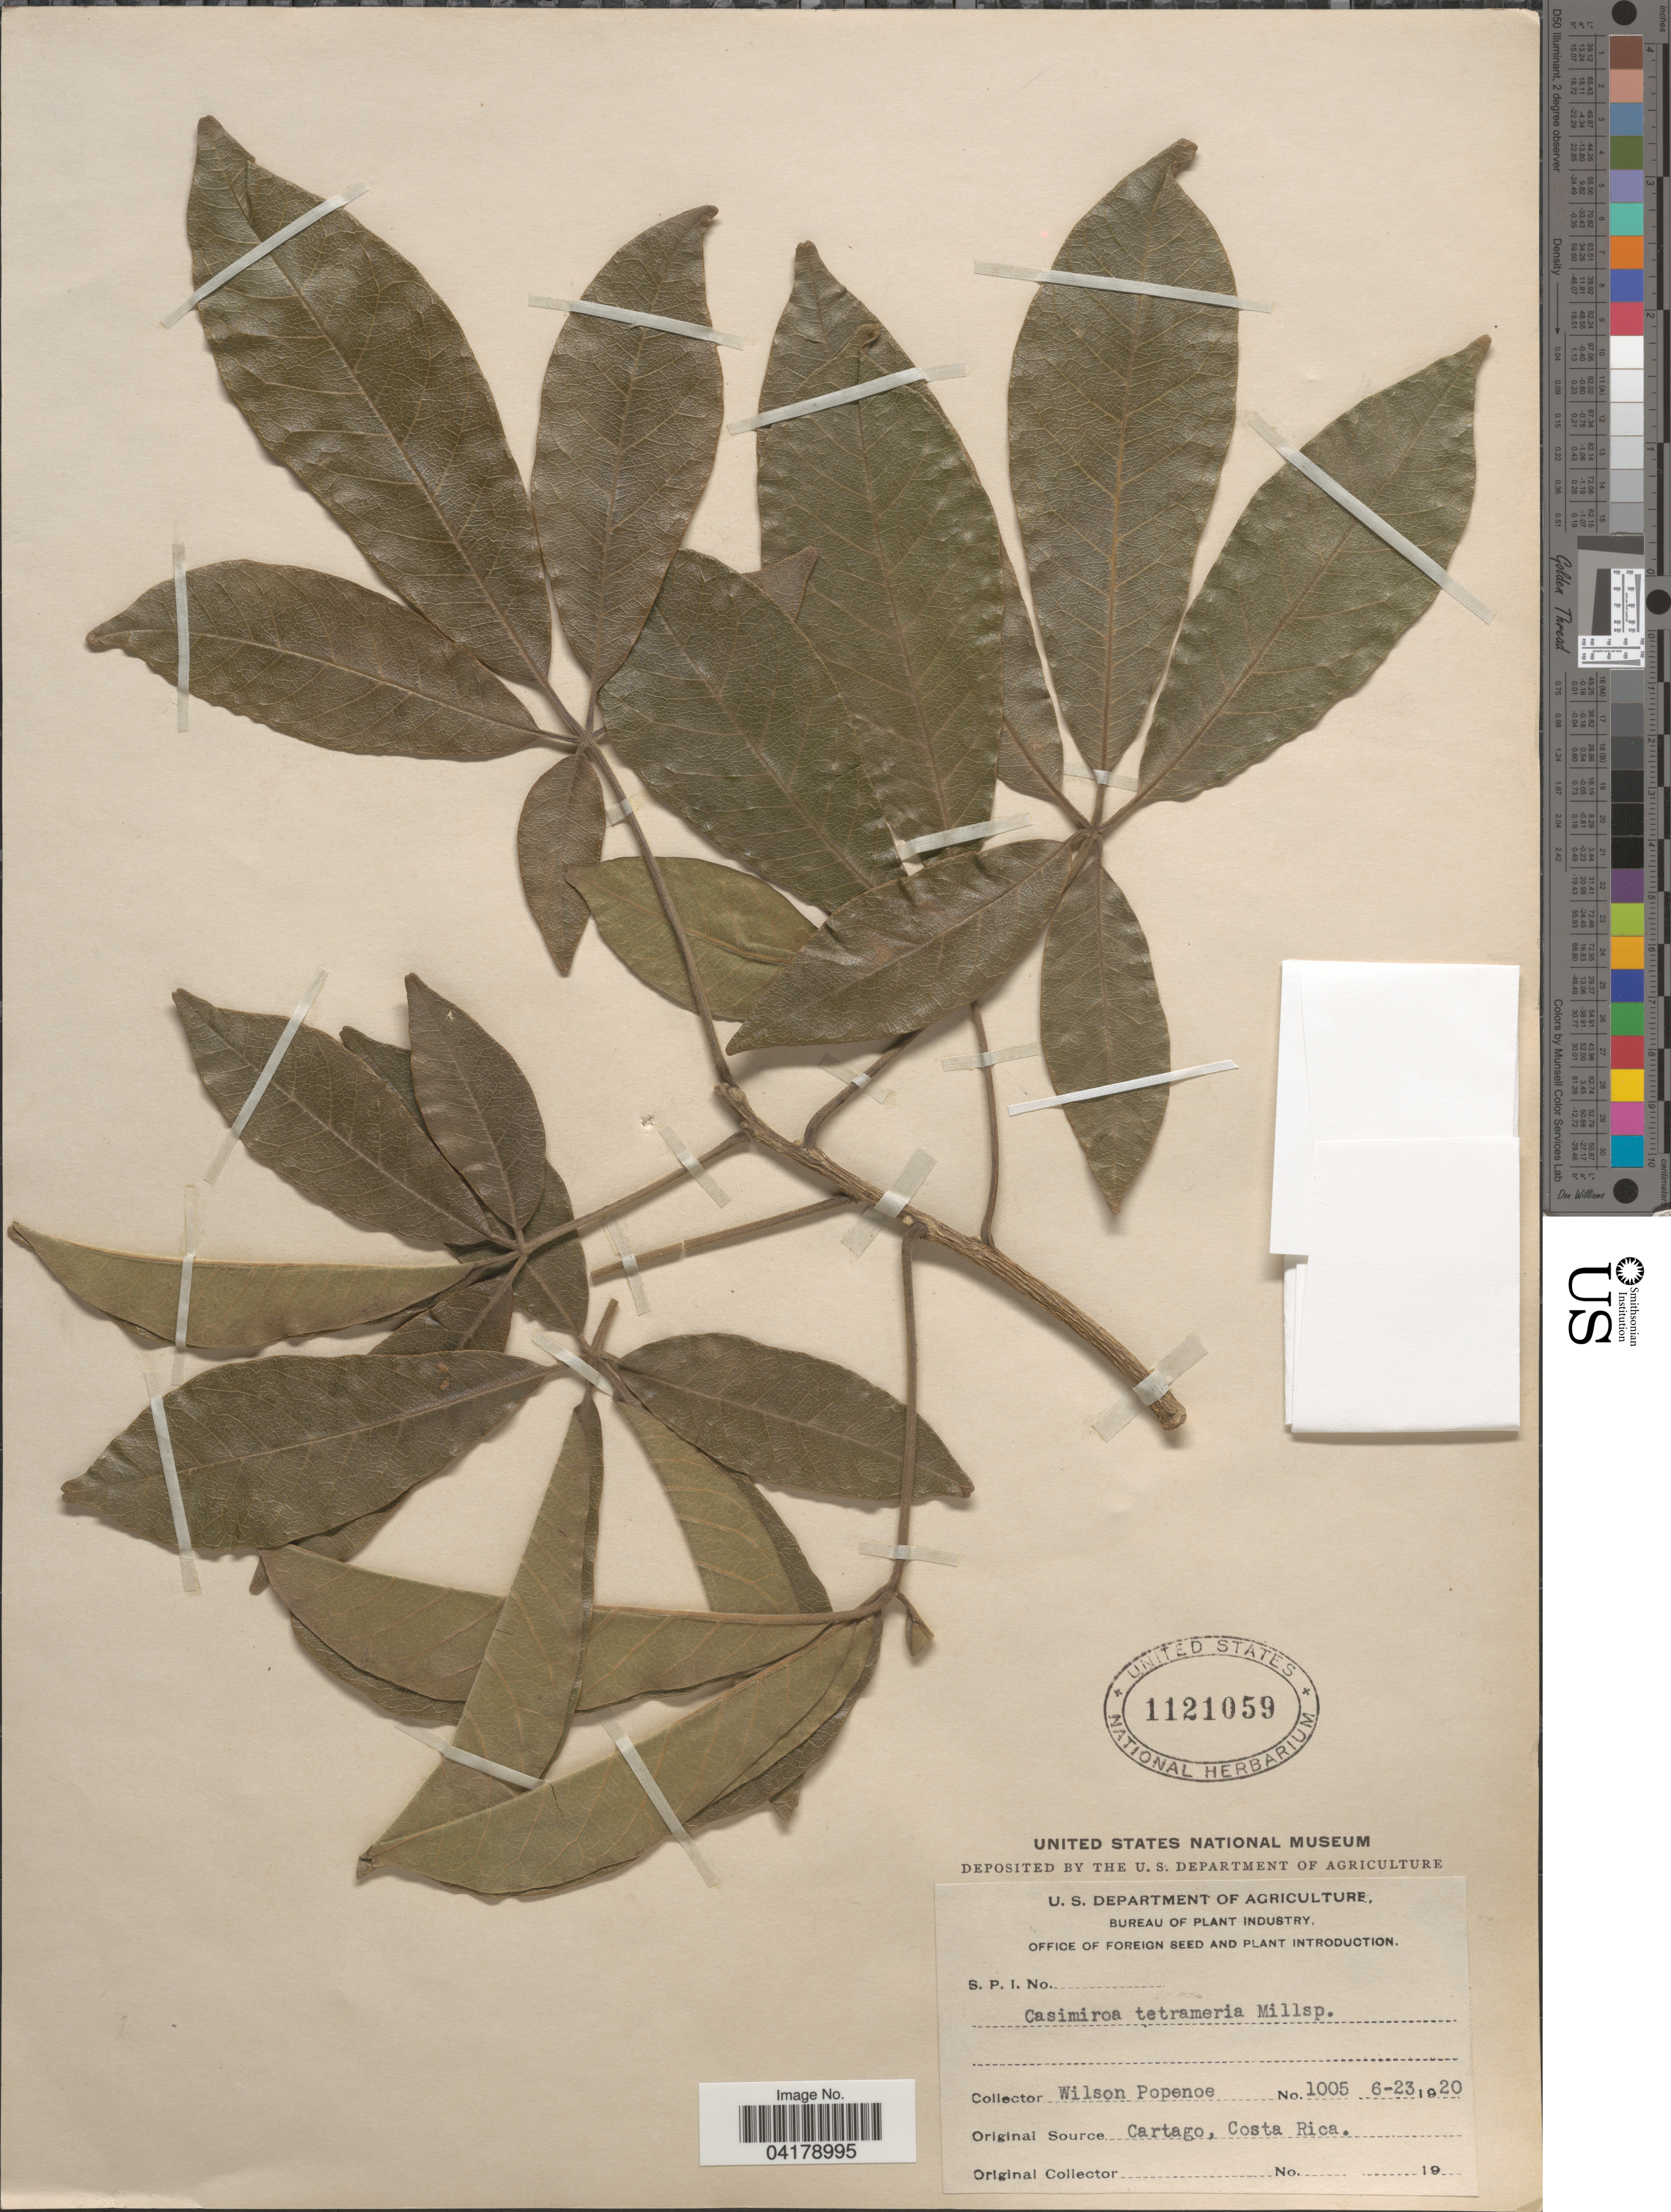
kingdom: Plantae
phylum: Tracheophyta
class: Magnoliopsida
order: Sapindales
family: Rutaceae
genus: Casimiroa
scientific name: Casimiroa tetrameria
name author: Millsp.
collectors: F. Popenoe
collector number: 1005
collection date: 1920-06-23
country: Costa Rica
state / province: Cartago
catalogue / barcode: US 1121059